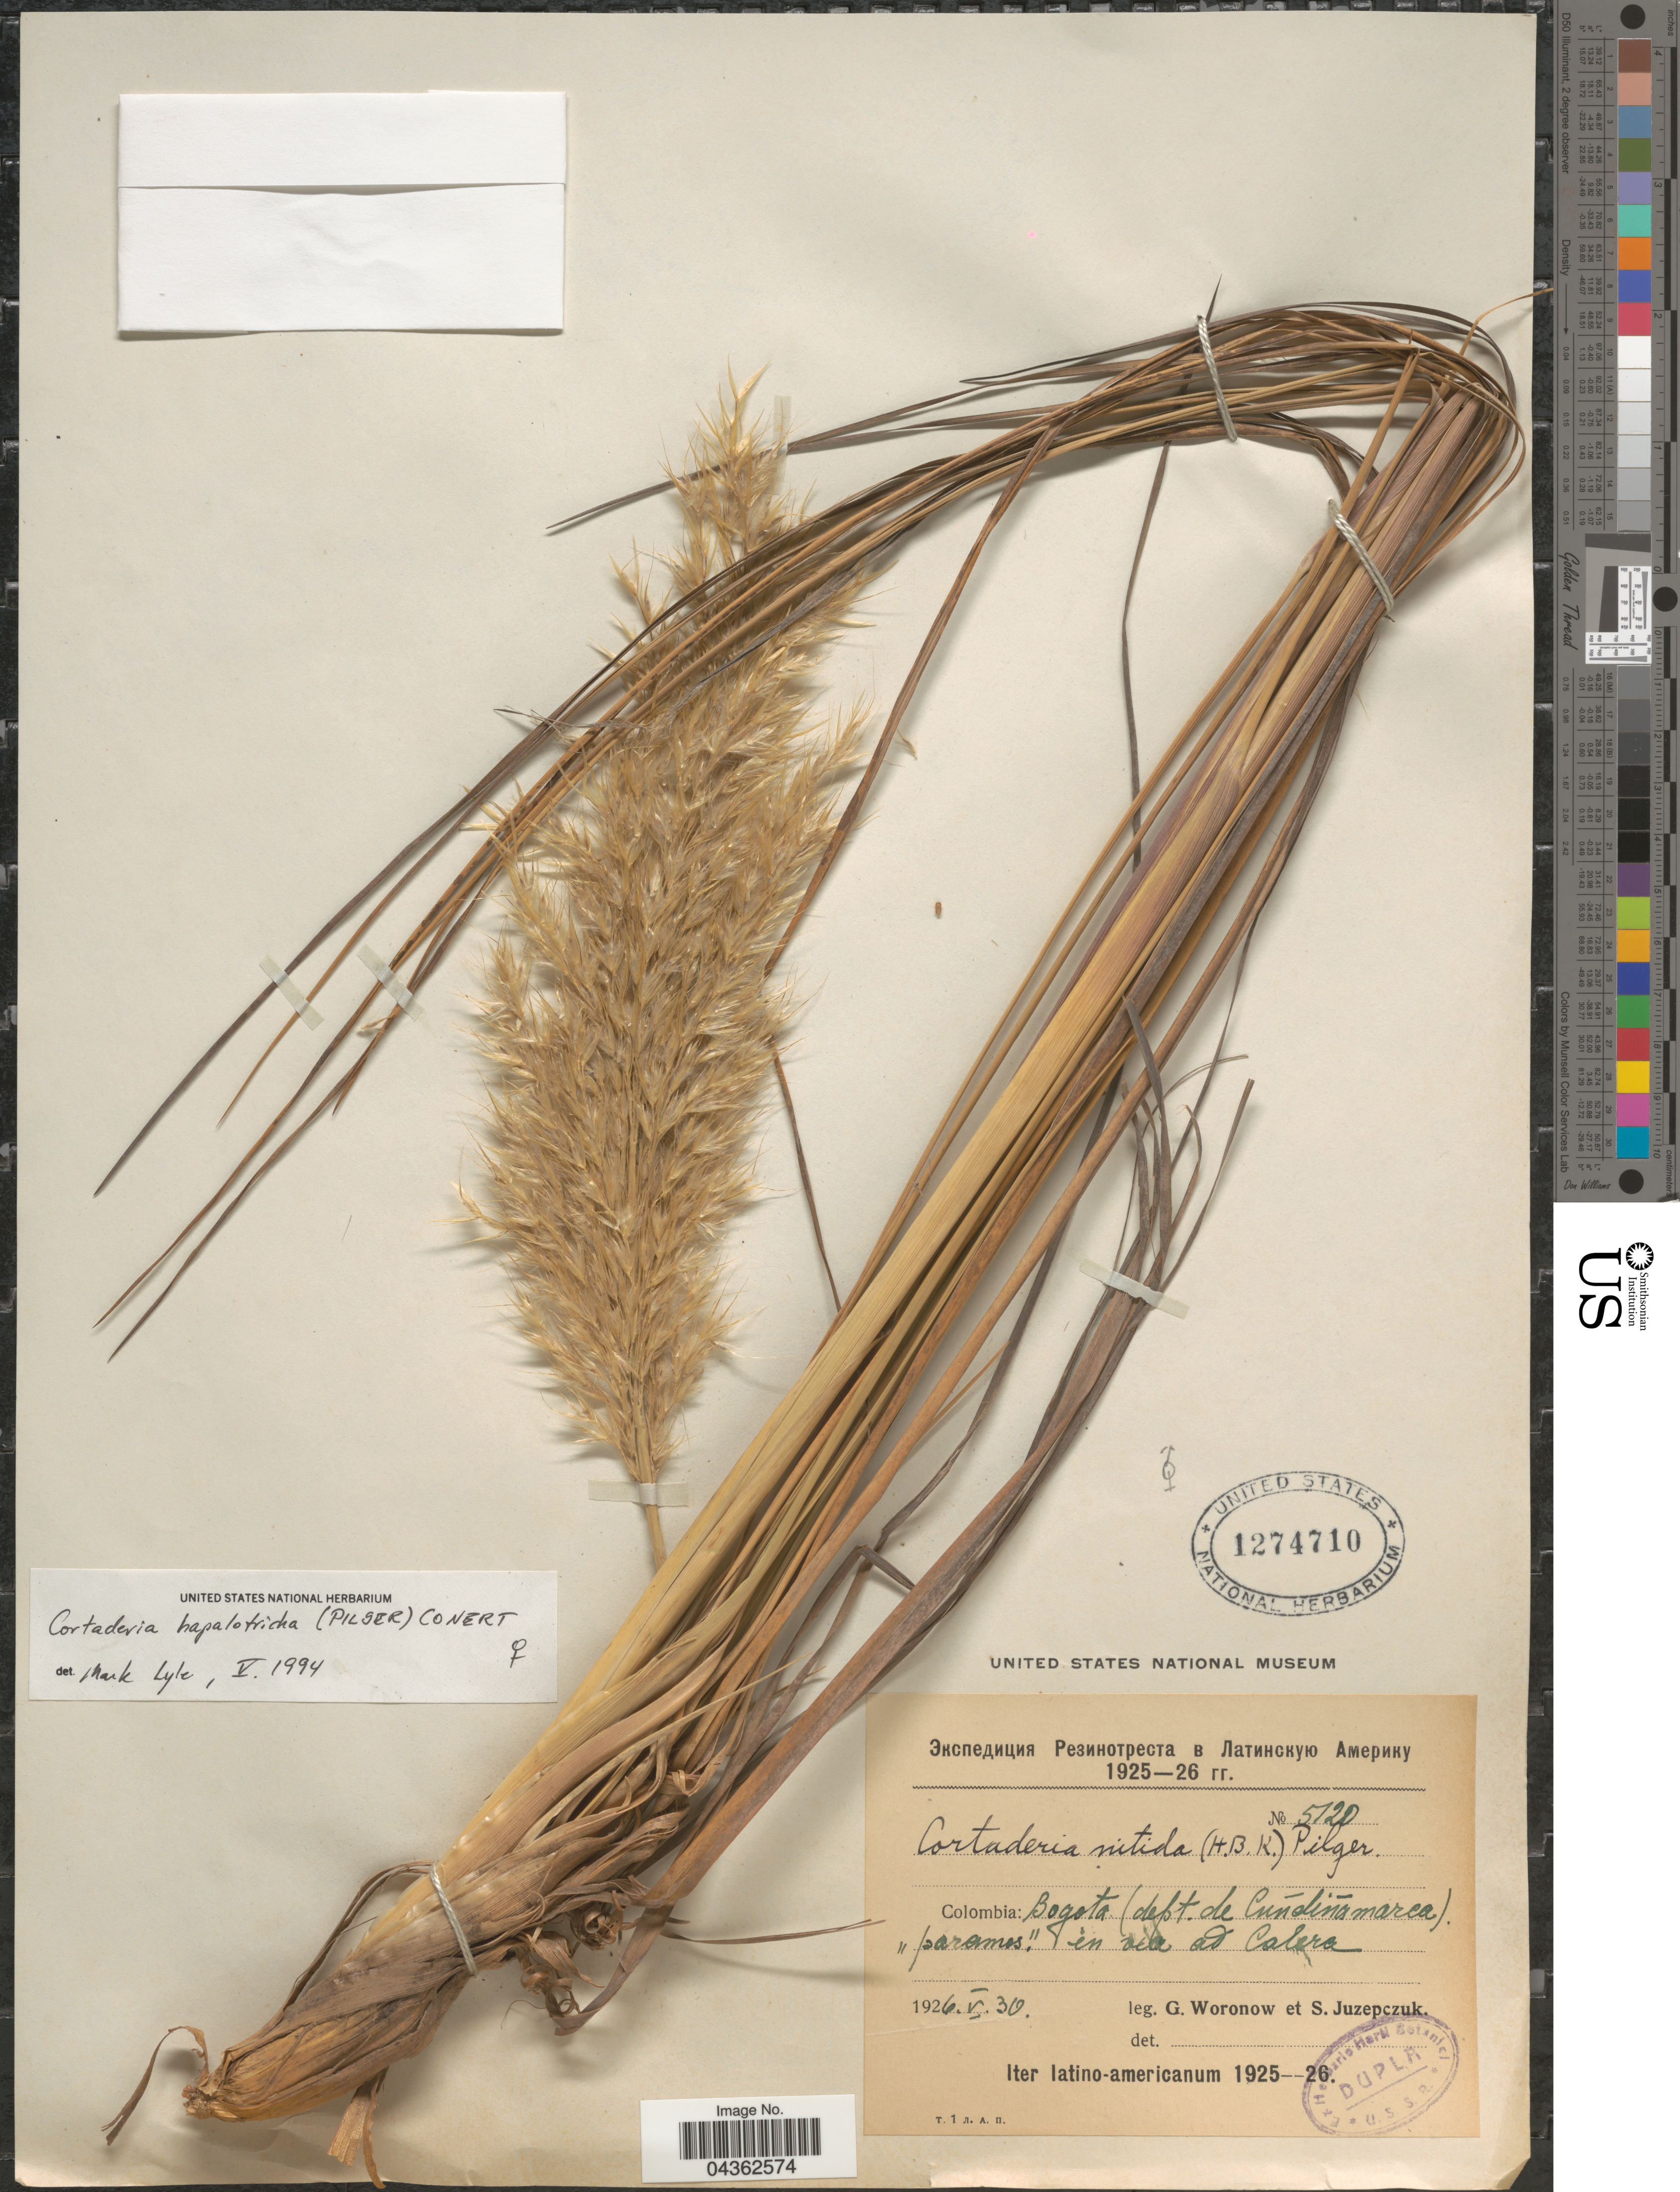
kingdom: Plantae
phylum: Tracheophyta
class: Liliopsida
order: Poales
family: Poaceae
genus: Cortaderia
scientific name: Cortaderia hapalotricha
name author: (Pilg.) Conert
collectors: G. Woronow & S. V. Juzepczuk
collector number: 5120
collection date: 1926-05-30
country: Colombia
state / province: Cundinamarca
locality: Bogota (dept. de Cuñdiñamarca) "paramos," en via ad Calera. Iter latino-americanum 1925-26.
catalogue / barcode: US 1274710